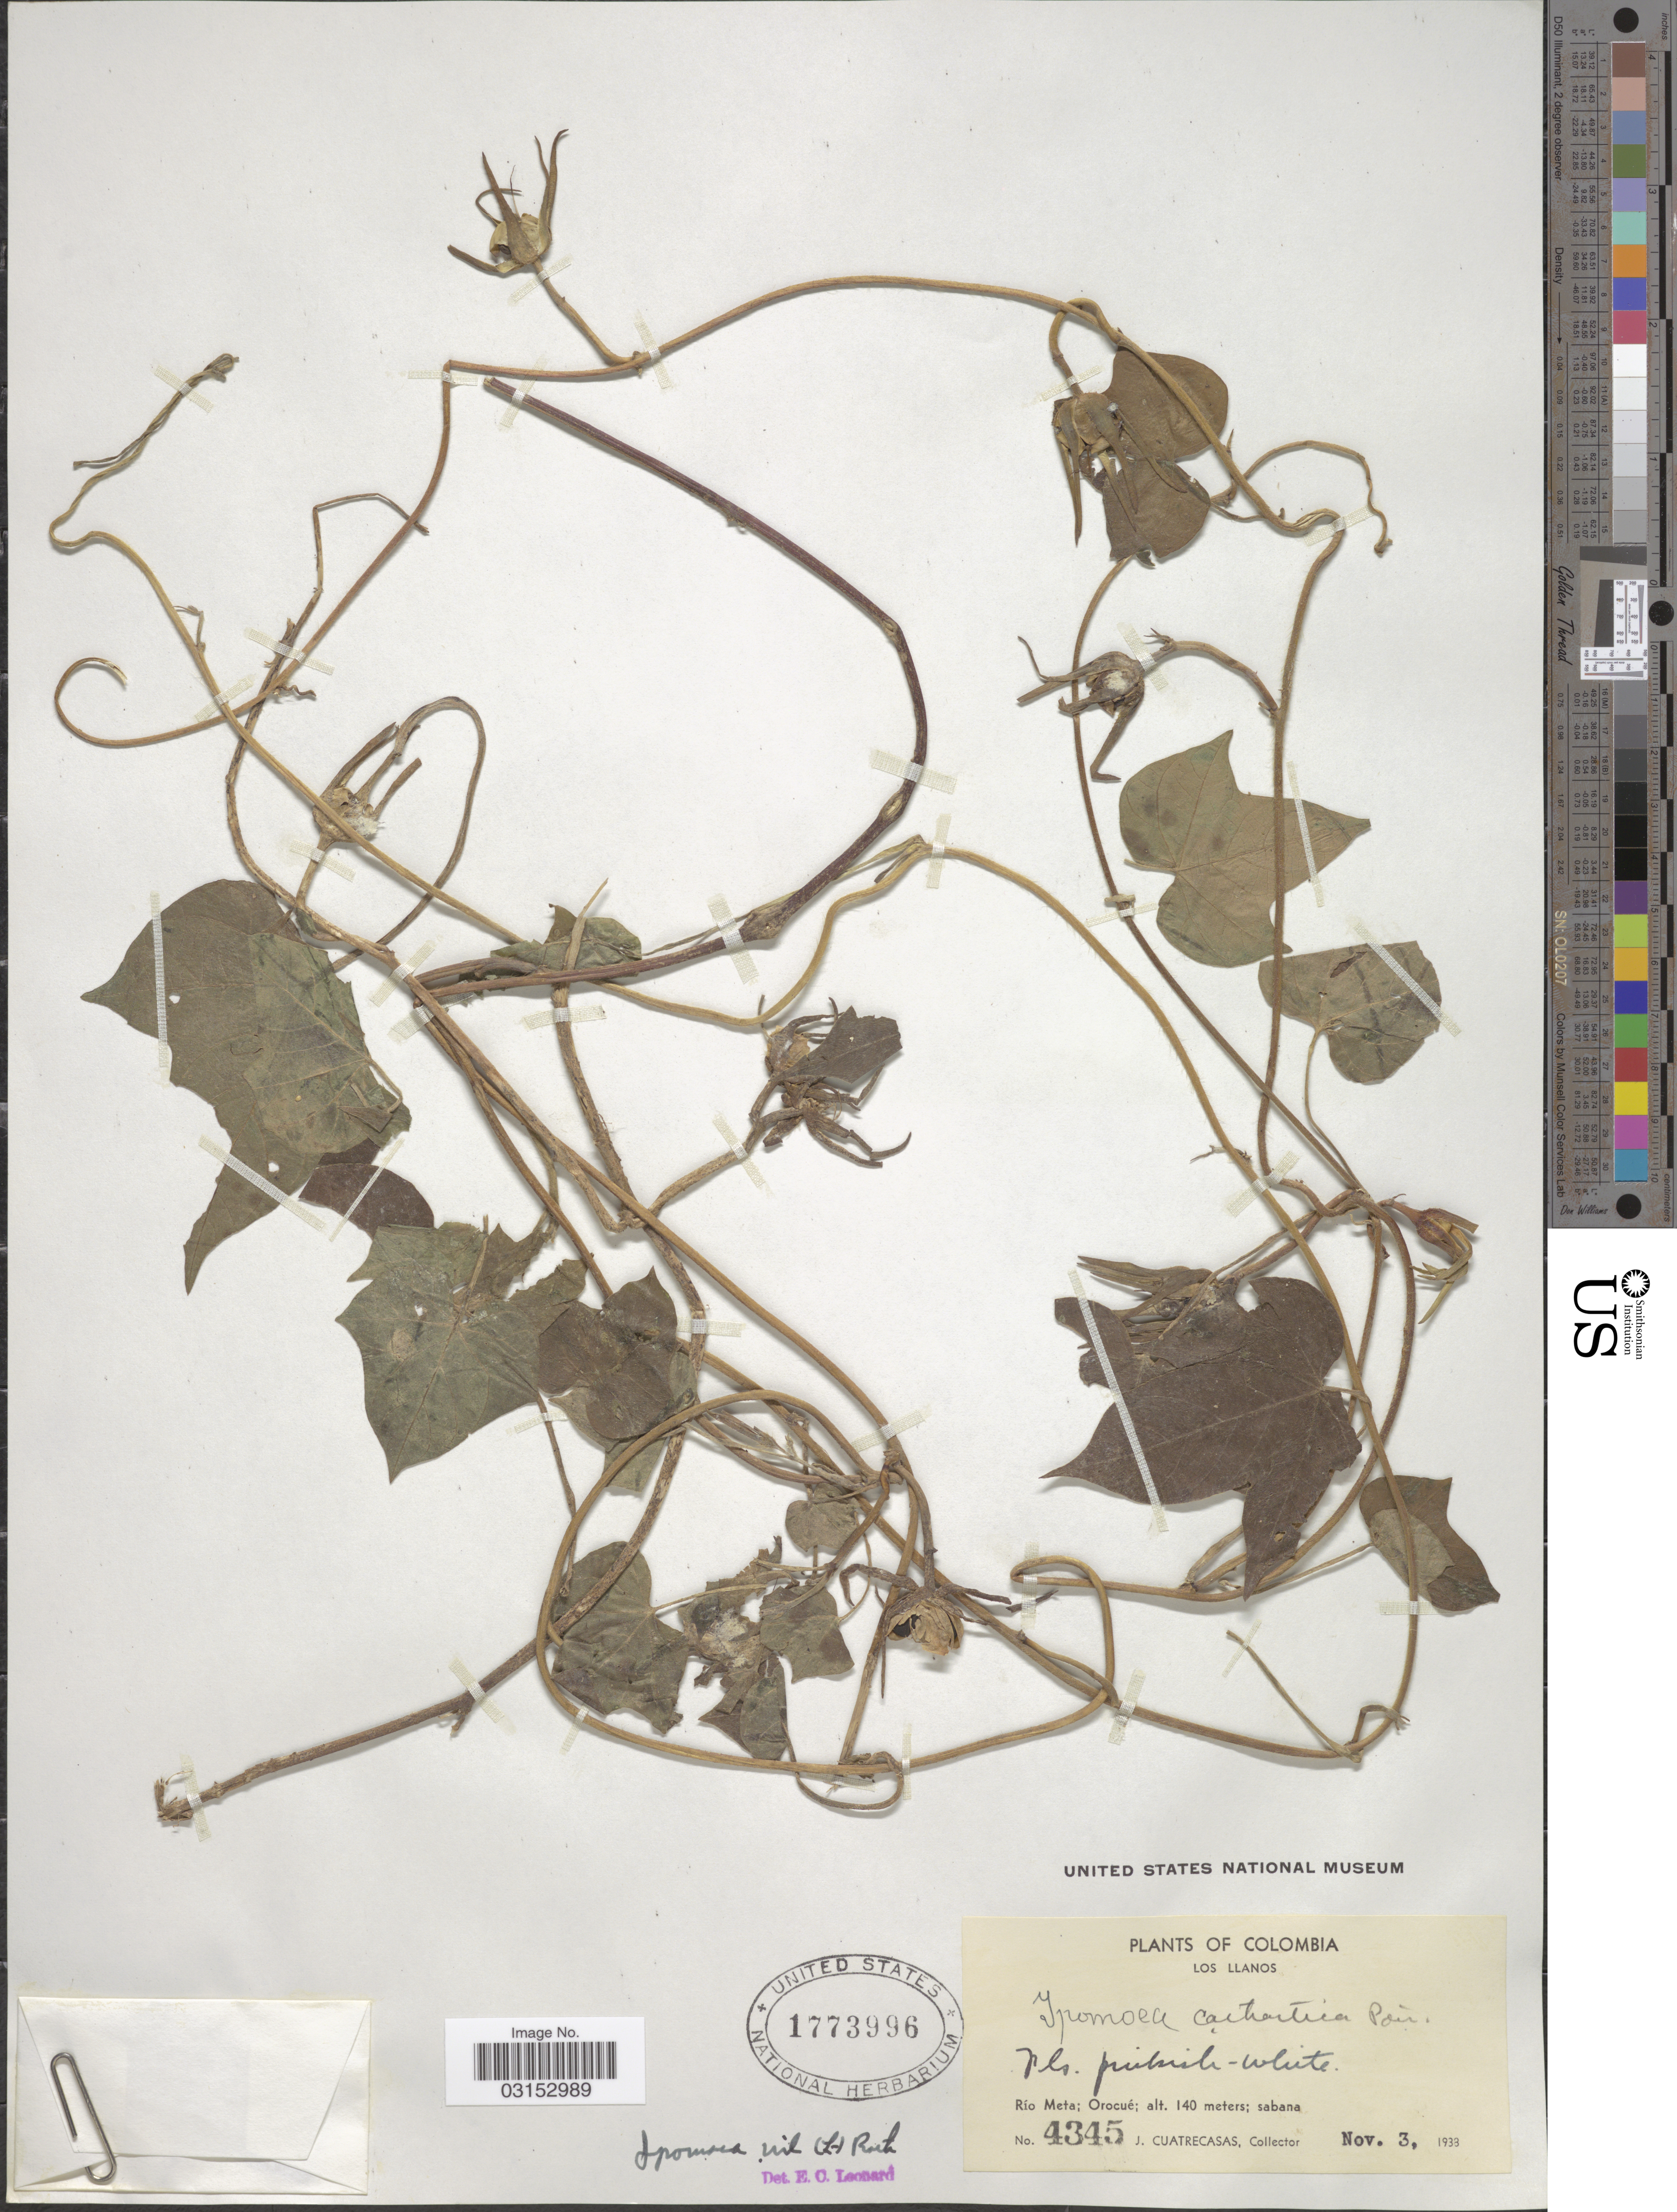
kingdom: Plantae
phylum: Tracheophyta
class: Magnoliopsida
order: Solanales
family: Convolvulaceae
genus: Ipomoea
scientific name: Ipomoea nil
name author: (L.) Roth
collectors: J. Cuatrecasas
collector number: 4345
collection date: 1933-11-03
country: Colombia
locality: Los Llanos. Río Meta: Orocué.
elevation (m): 140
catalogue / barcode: US 1773996